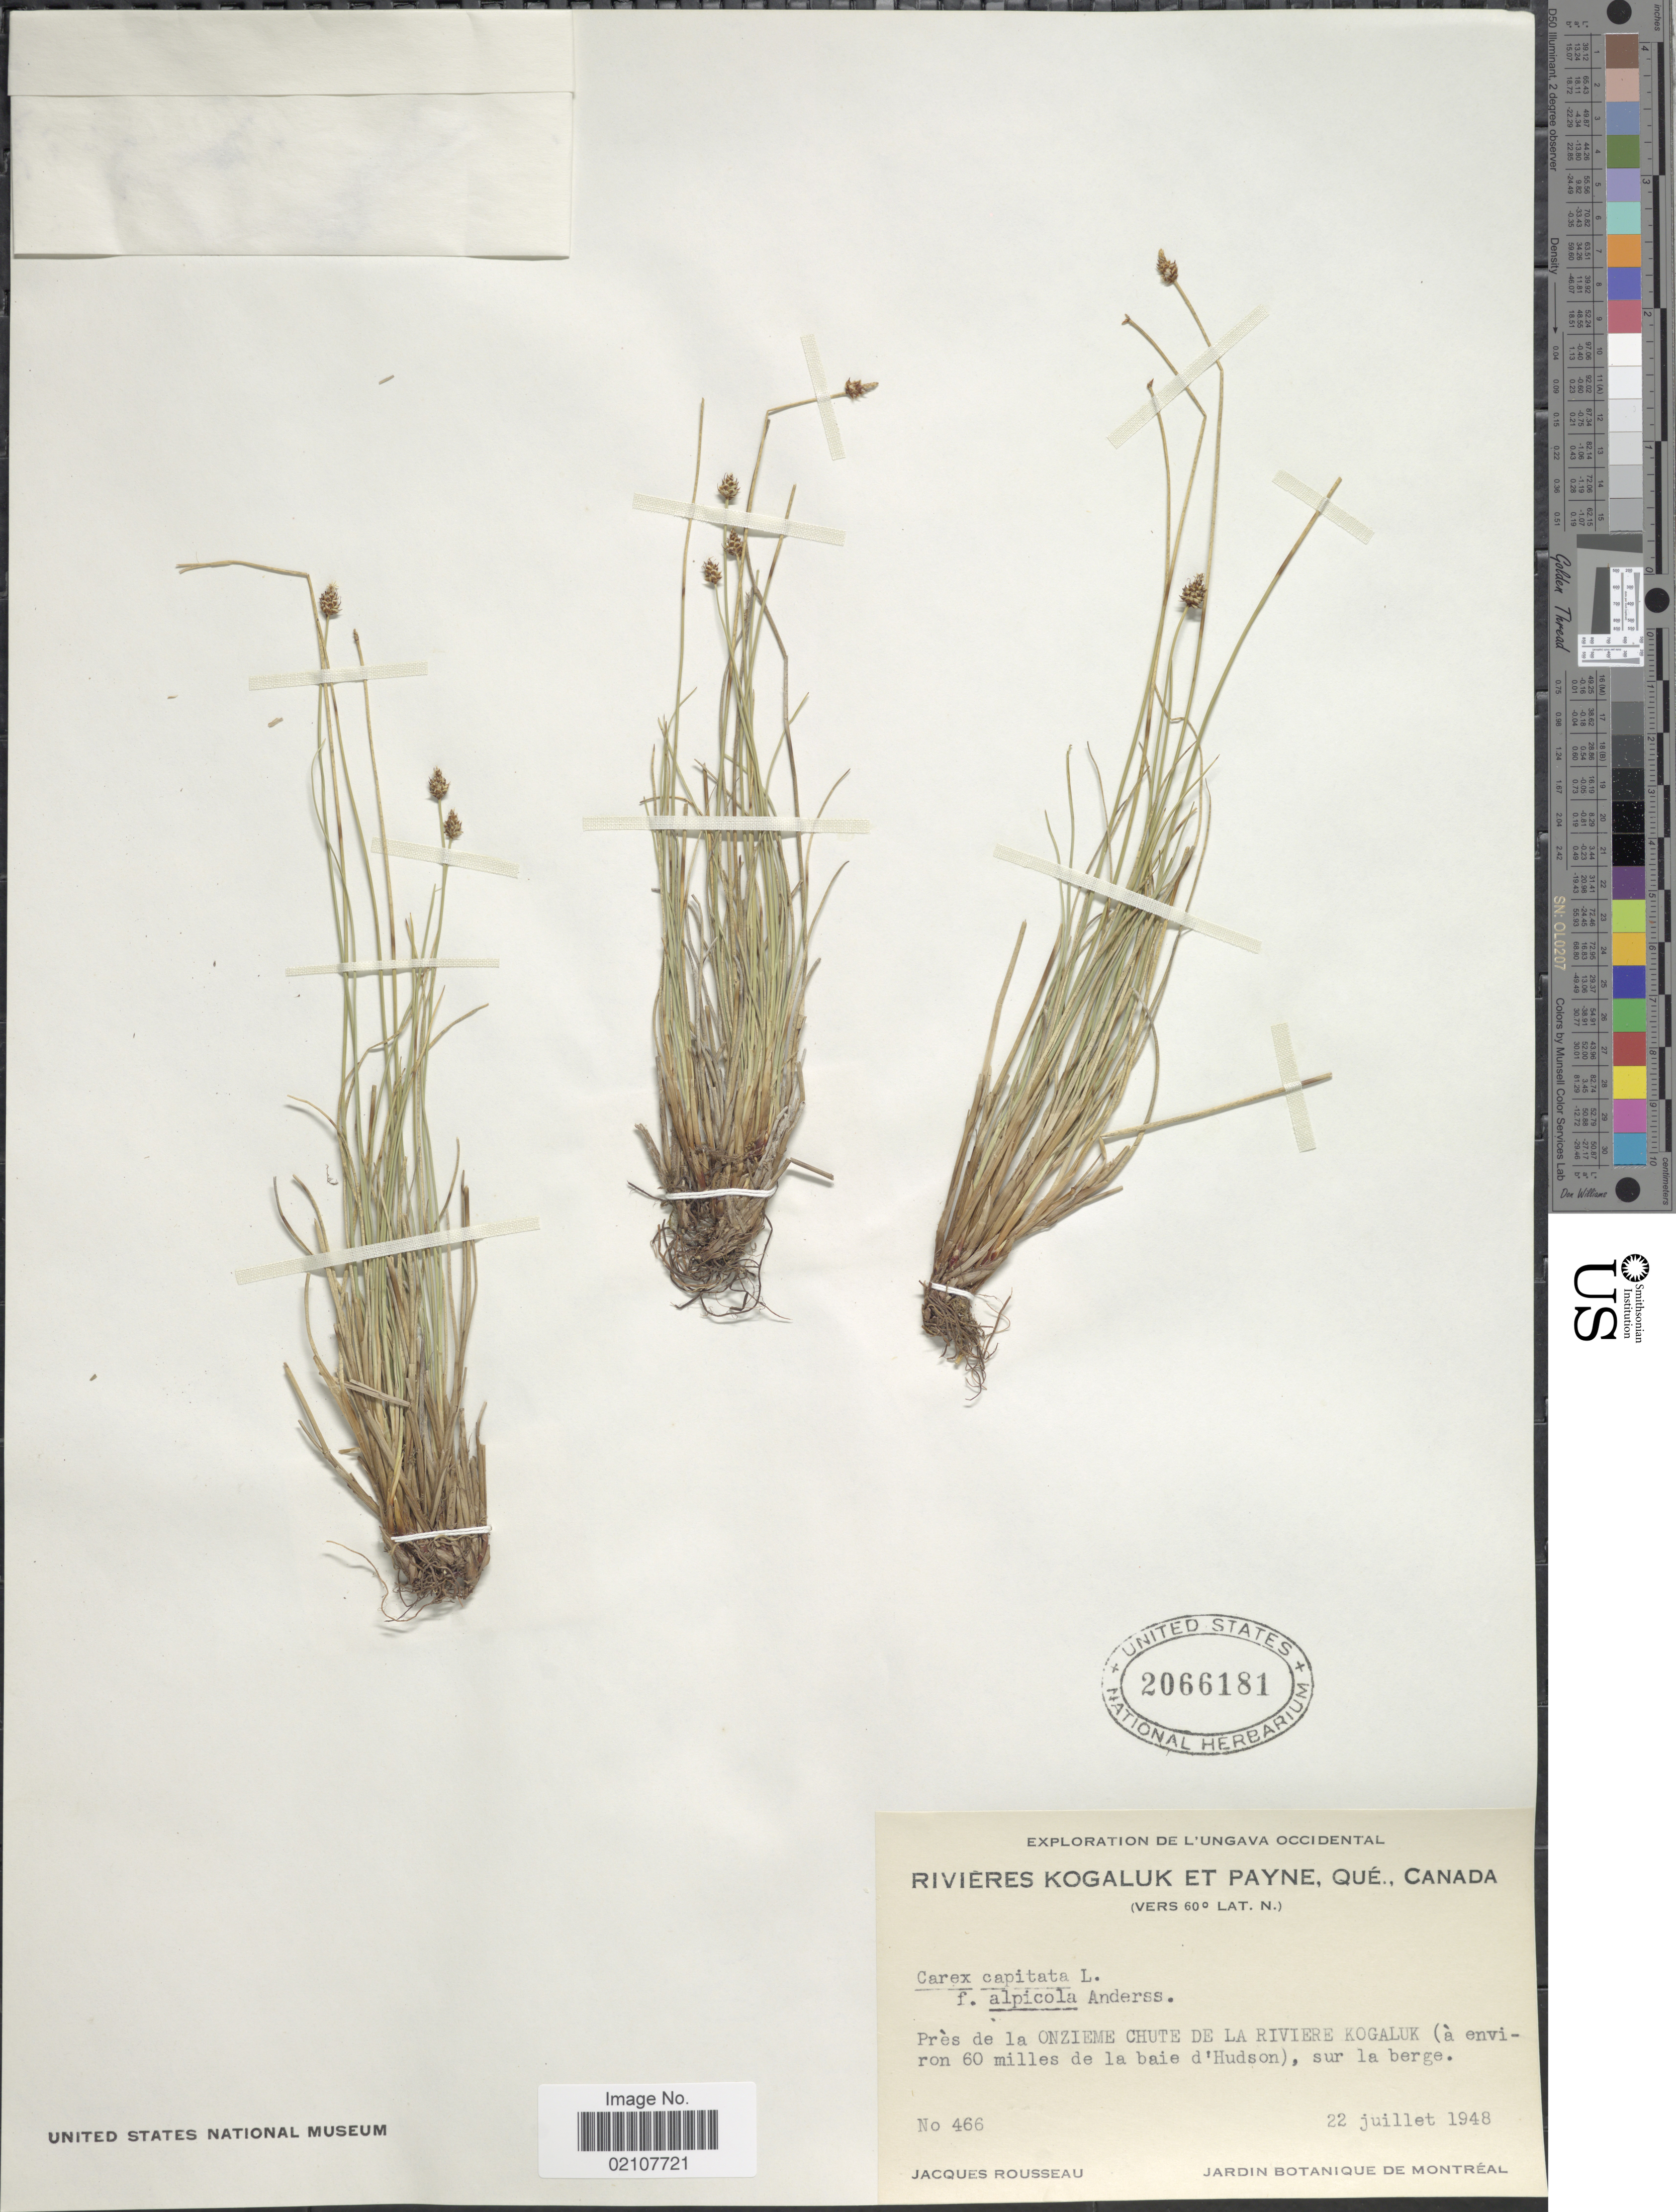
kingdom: Plantae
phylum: Tracheophyta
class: Liliopsida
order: Poales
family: Cyperaceae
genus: Carex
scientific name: Carex capitata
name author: L.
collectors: J. Rousseau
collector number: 466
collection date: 1948-07-22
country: Canada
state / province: Quebec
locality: Rivieres Kogaluk et Payne, Que., Canada. Pres de la Onzieme Chute de la Riviere Kogaluk (a environ 60 miles de la baie d'Hudson), sur la berge.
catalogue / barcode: US 2066181